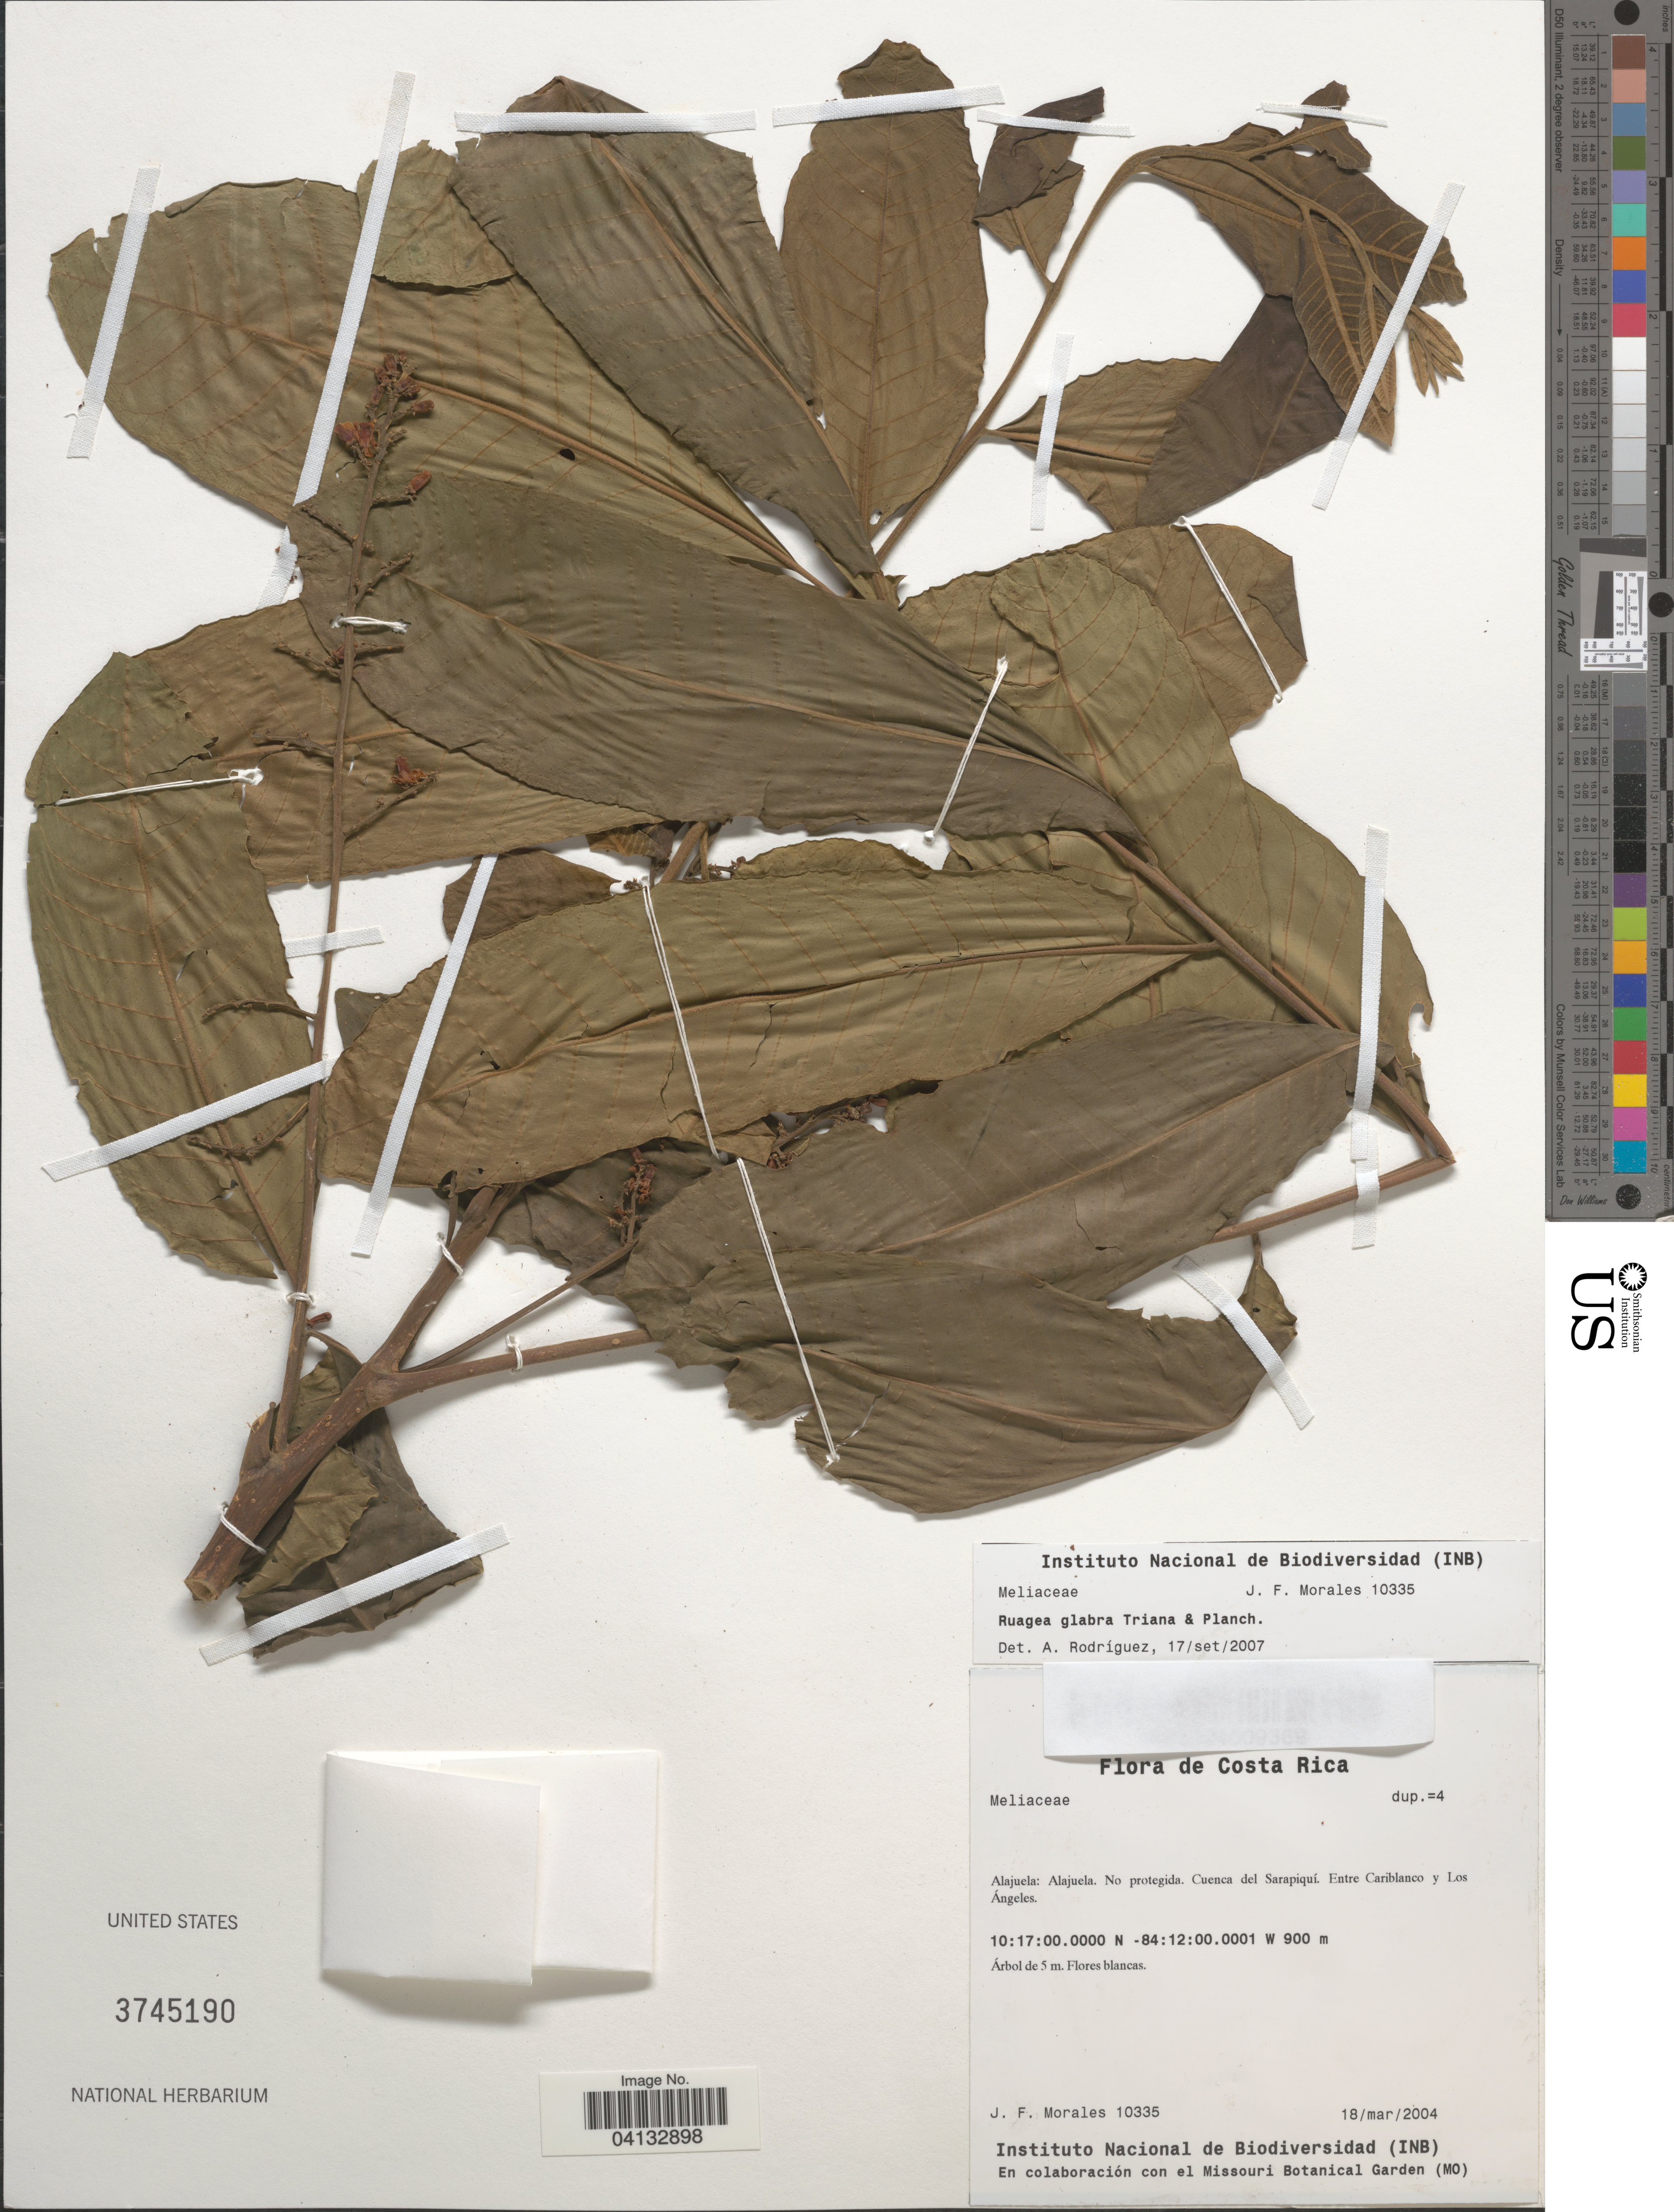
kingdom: Plantae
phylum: Tracheophyta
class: Magnoliopsida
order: Sapindales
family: Meliaceae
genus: Ruagea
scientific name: Ruagea glabra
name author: Triana & Planch.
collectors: J. Morales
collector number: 10335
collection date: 2004-03-18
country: Costa Rica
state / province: Alajuela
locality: Alajuela. No protegida. Cuenca del Sarapiquí. Entre Cariblanco y Los Ángeles.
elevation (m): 900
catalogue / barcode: US 3745190